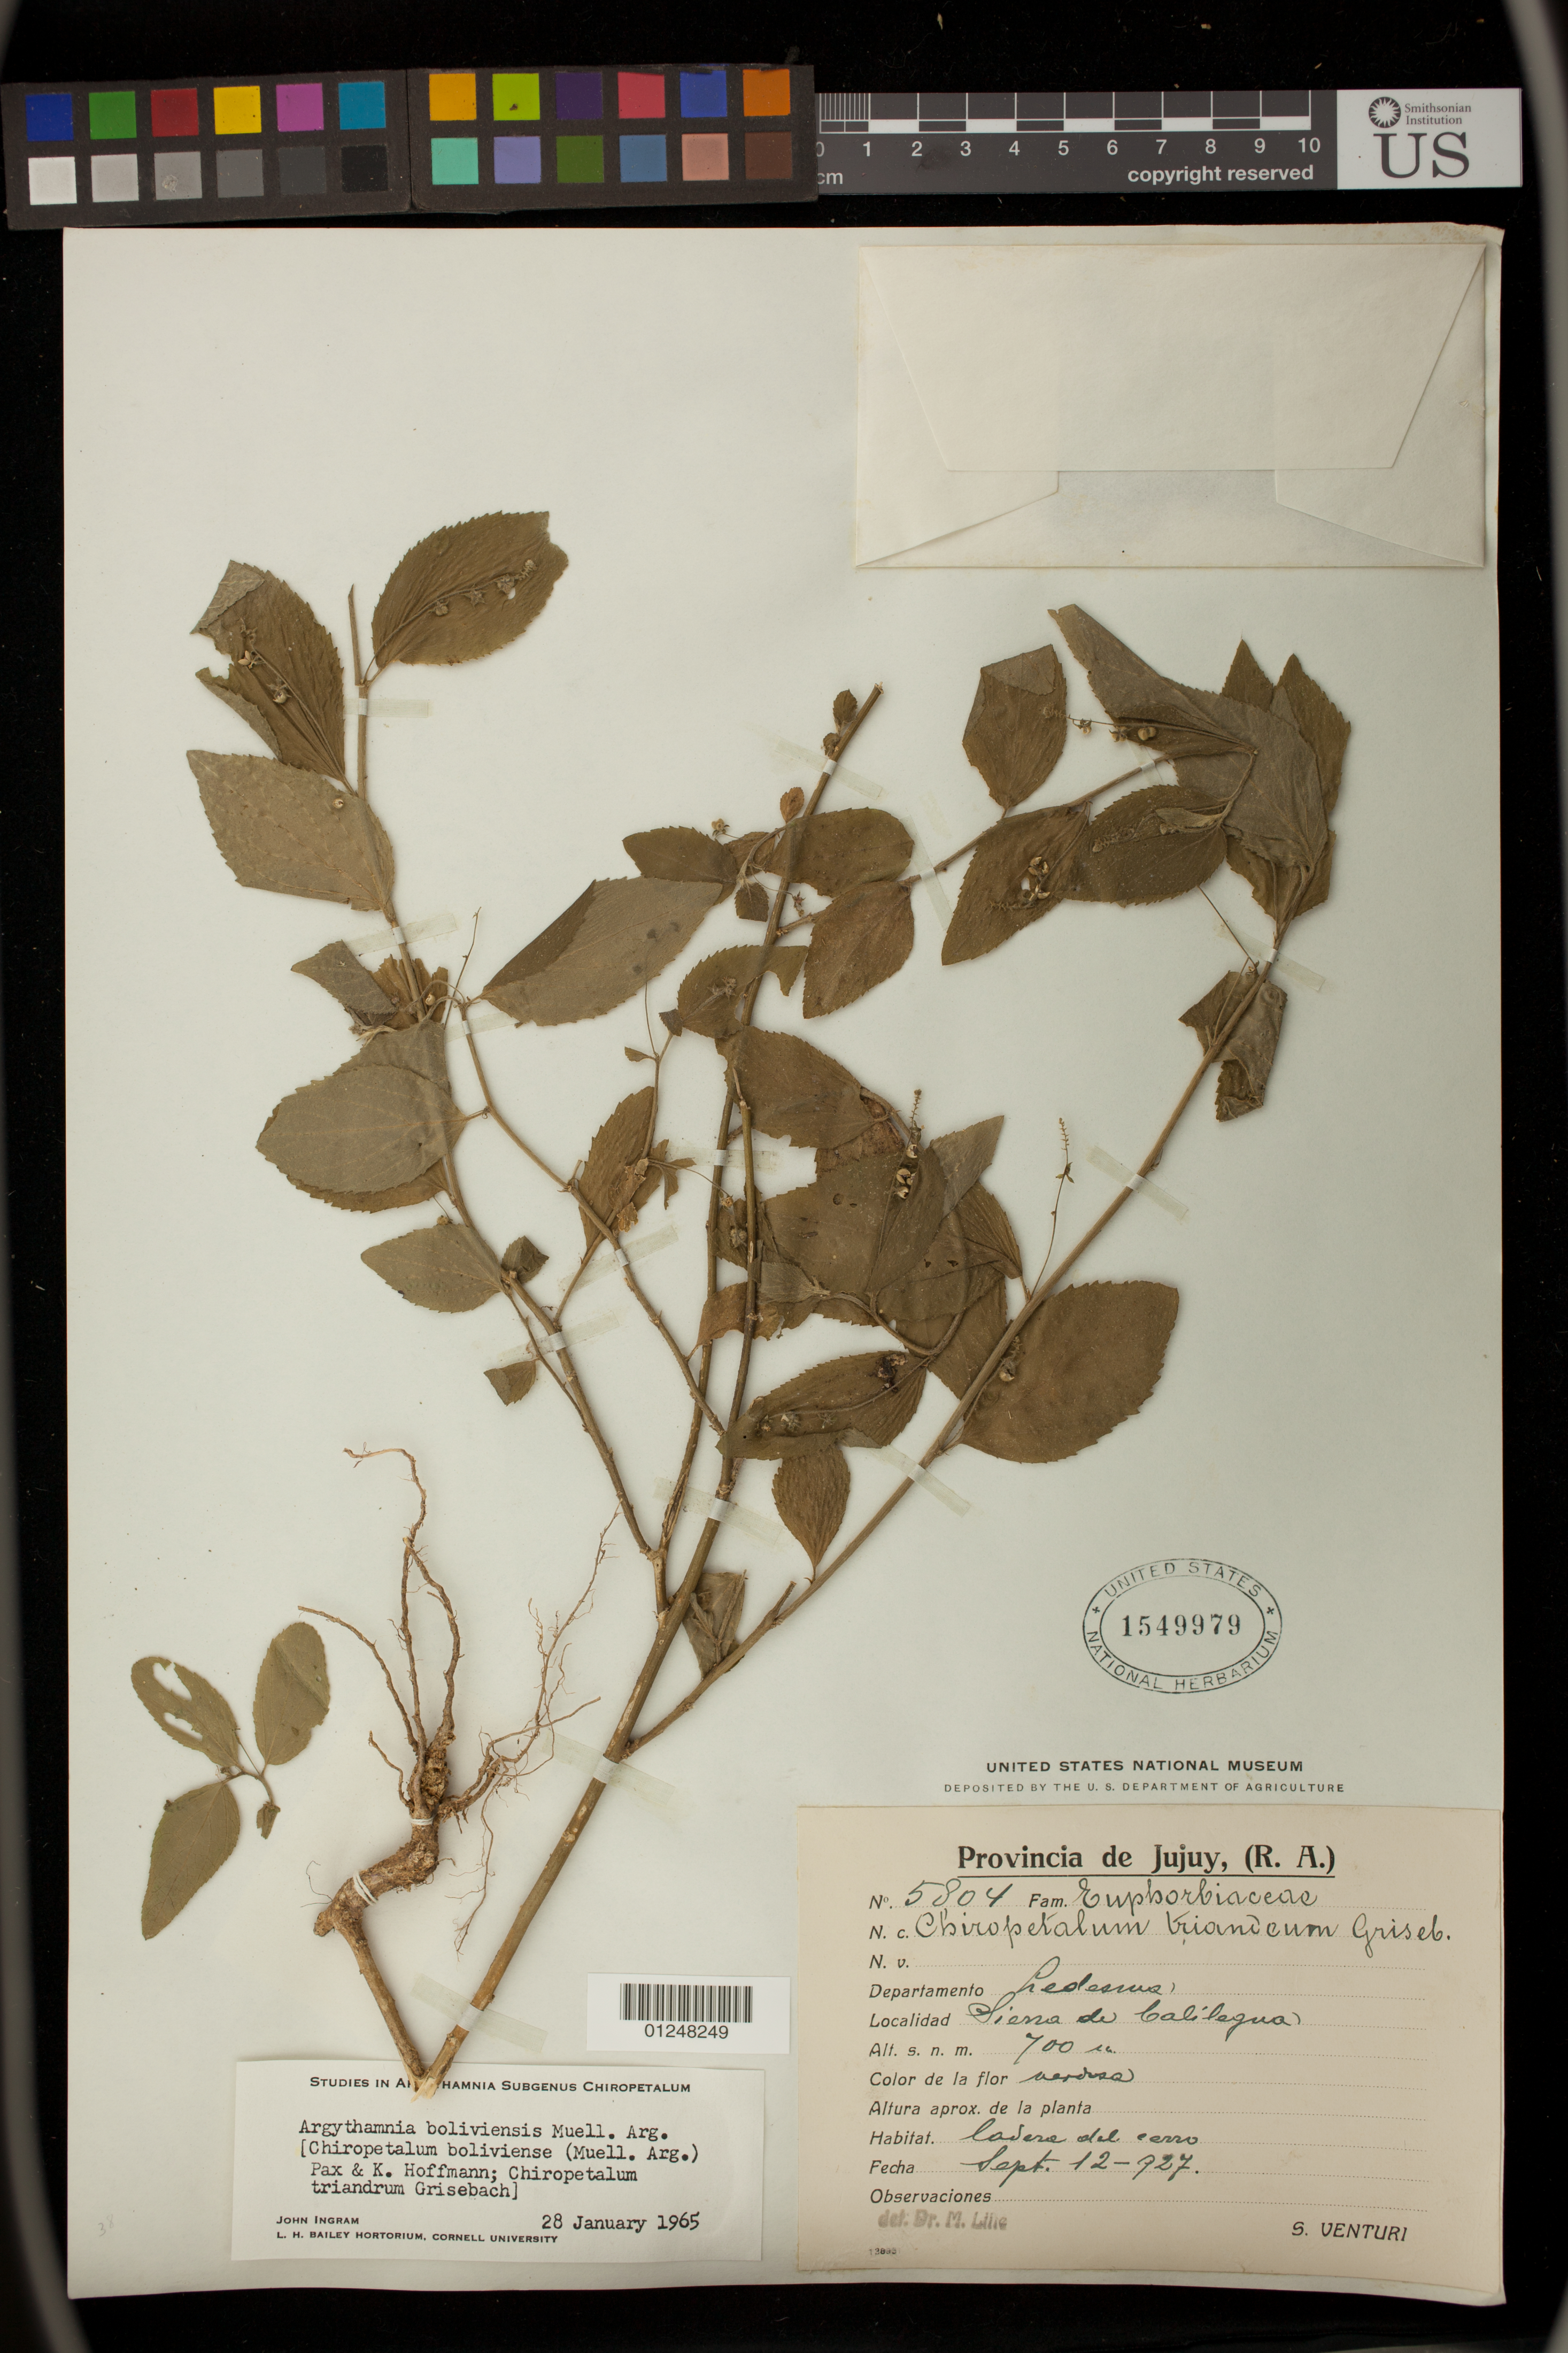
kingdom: Plantae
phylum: Tracheophyta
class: Magnoliopsida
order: Malpighiales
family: Euphorbiaceae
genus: Argythamnia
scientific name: Argythamnia boliviensis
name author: Müll. Arg.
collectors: S. Venturi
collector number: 5804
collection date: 1927-09-12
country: Argentina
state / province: Jujuy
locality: Ledesma Dept., Sierra de Calilegua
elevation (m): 700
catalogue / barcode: US 1549979